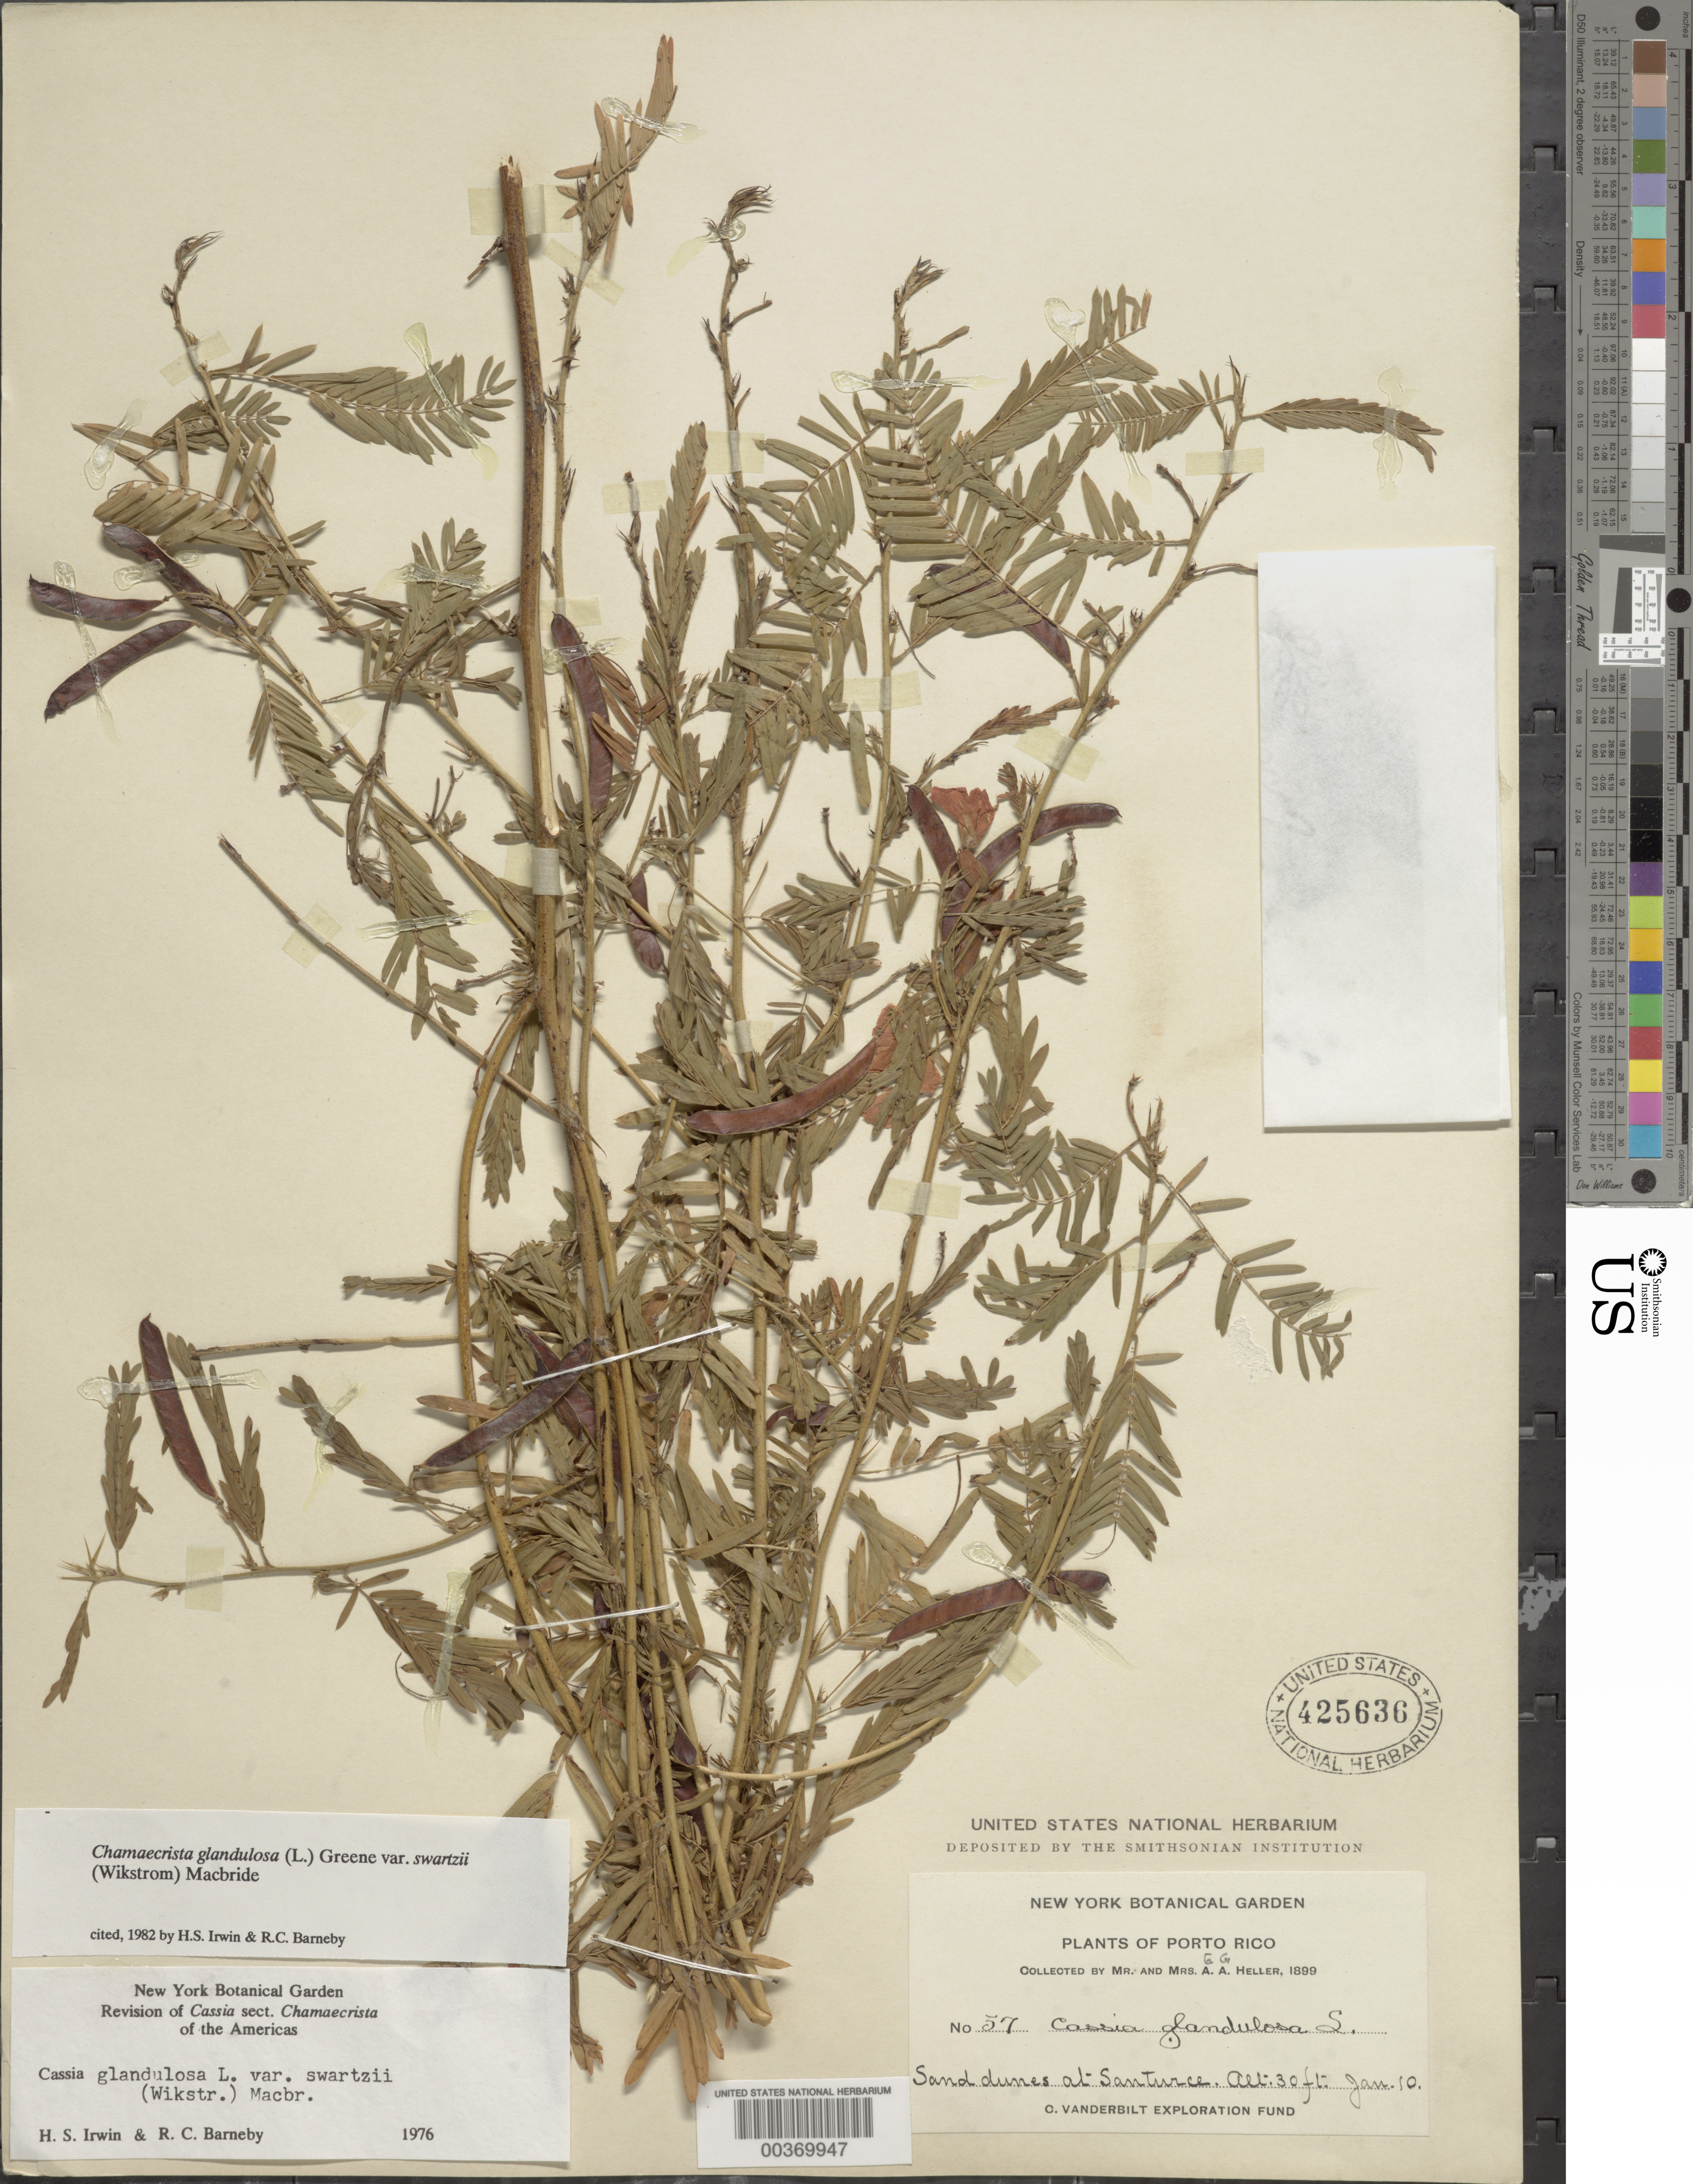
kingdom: Plantae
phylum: Tracheophyta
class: Magnoliopsida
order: Fabales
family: Fabaceae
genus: Chamaecrista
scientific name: Chamaecrista glandulosa var. swartzii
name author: (Wikstr.) H.S. Irwin & Barneby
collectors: A. A. Heller & E. G. Heller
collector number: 57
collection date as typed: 10 Jan 1899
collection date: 1899-01-10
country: Puerto Rico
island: Greater Antilles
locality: Sand dunes at santurce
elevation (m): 9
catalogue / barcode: US 425636